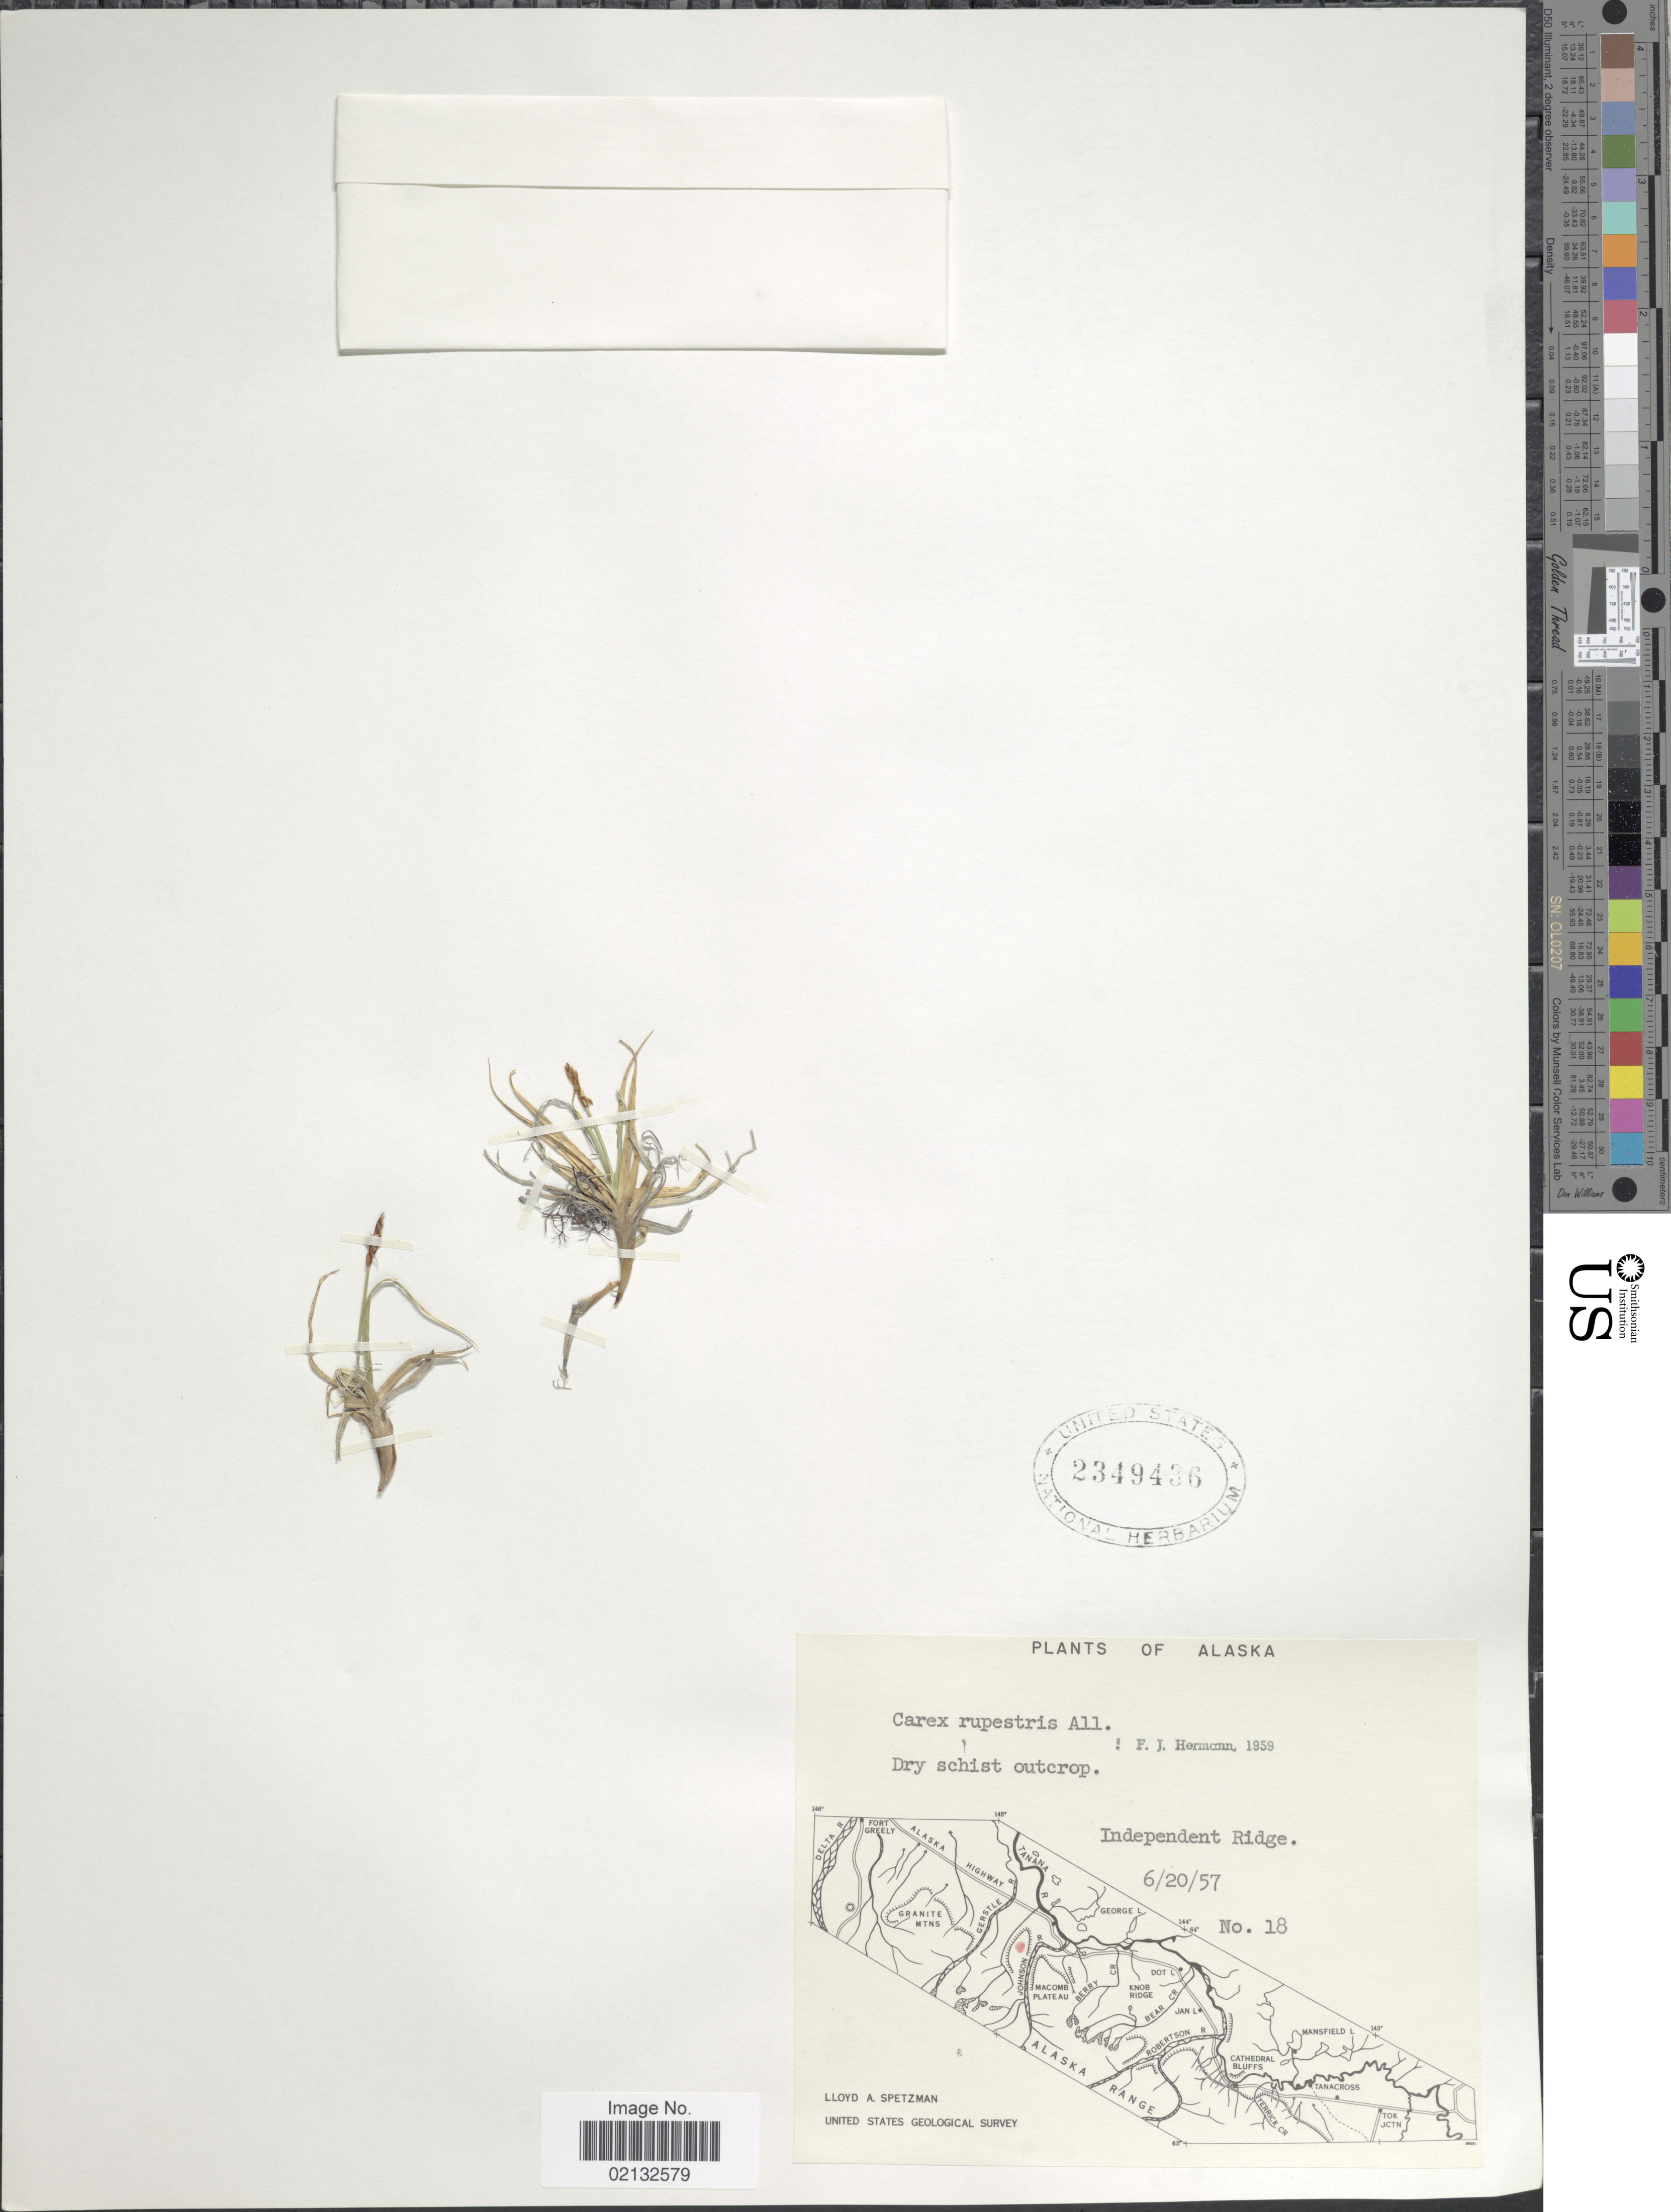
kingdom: Plantae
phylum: Tracheophyta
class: Liliopsida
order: Poales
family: Cyperaceae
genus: Carex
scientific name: Carex rupestris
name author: All.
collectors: L. Spetzman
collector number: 18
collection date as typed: Transcribed d/m/y: 20/6/57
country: United States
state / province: Alaska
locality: Independent Ridge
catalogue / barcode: US 2349436